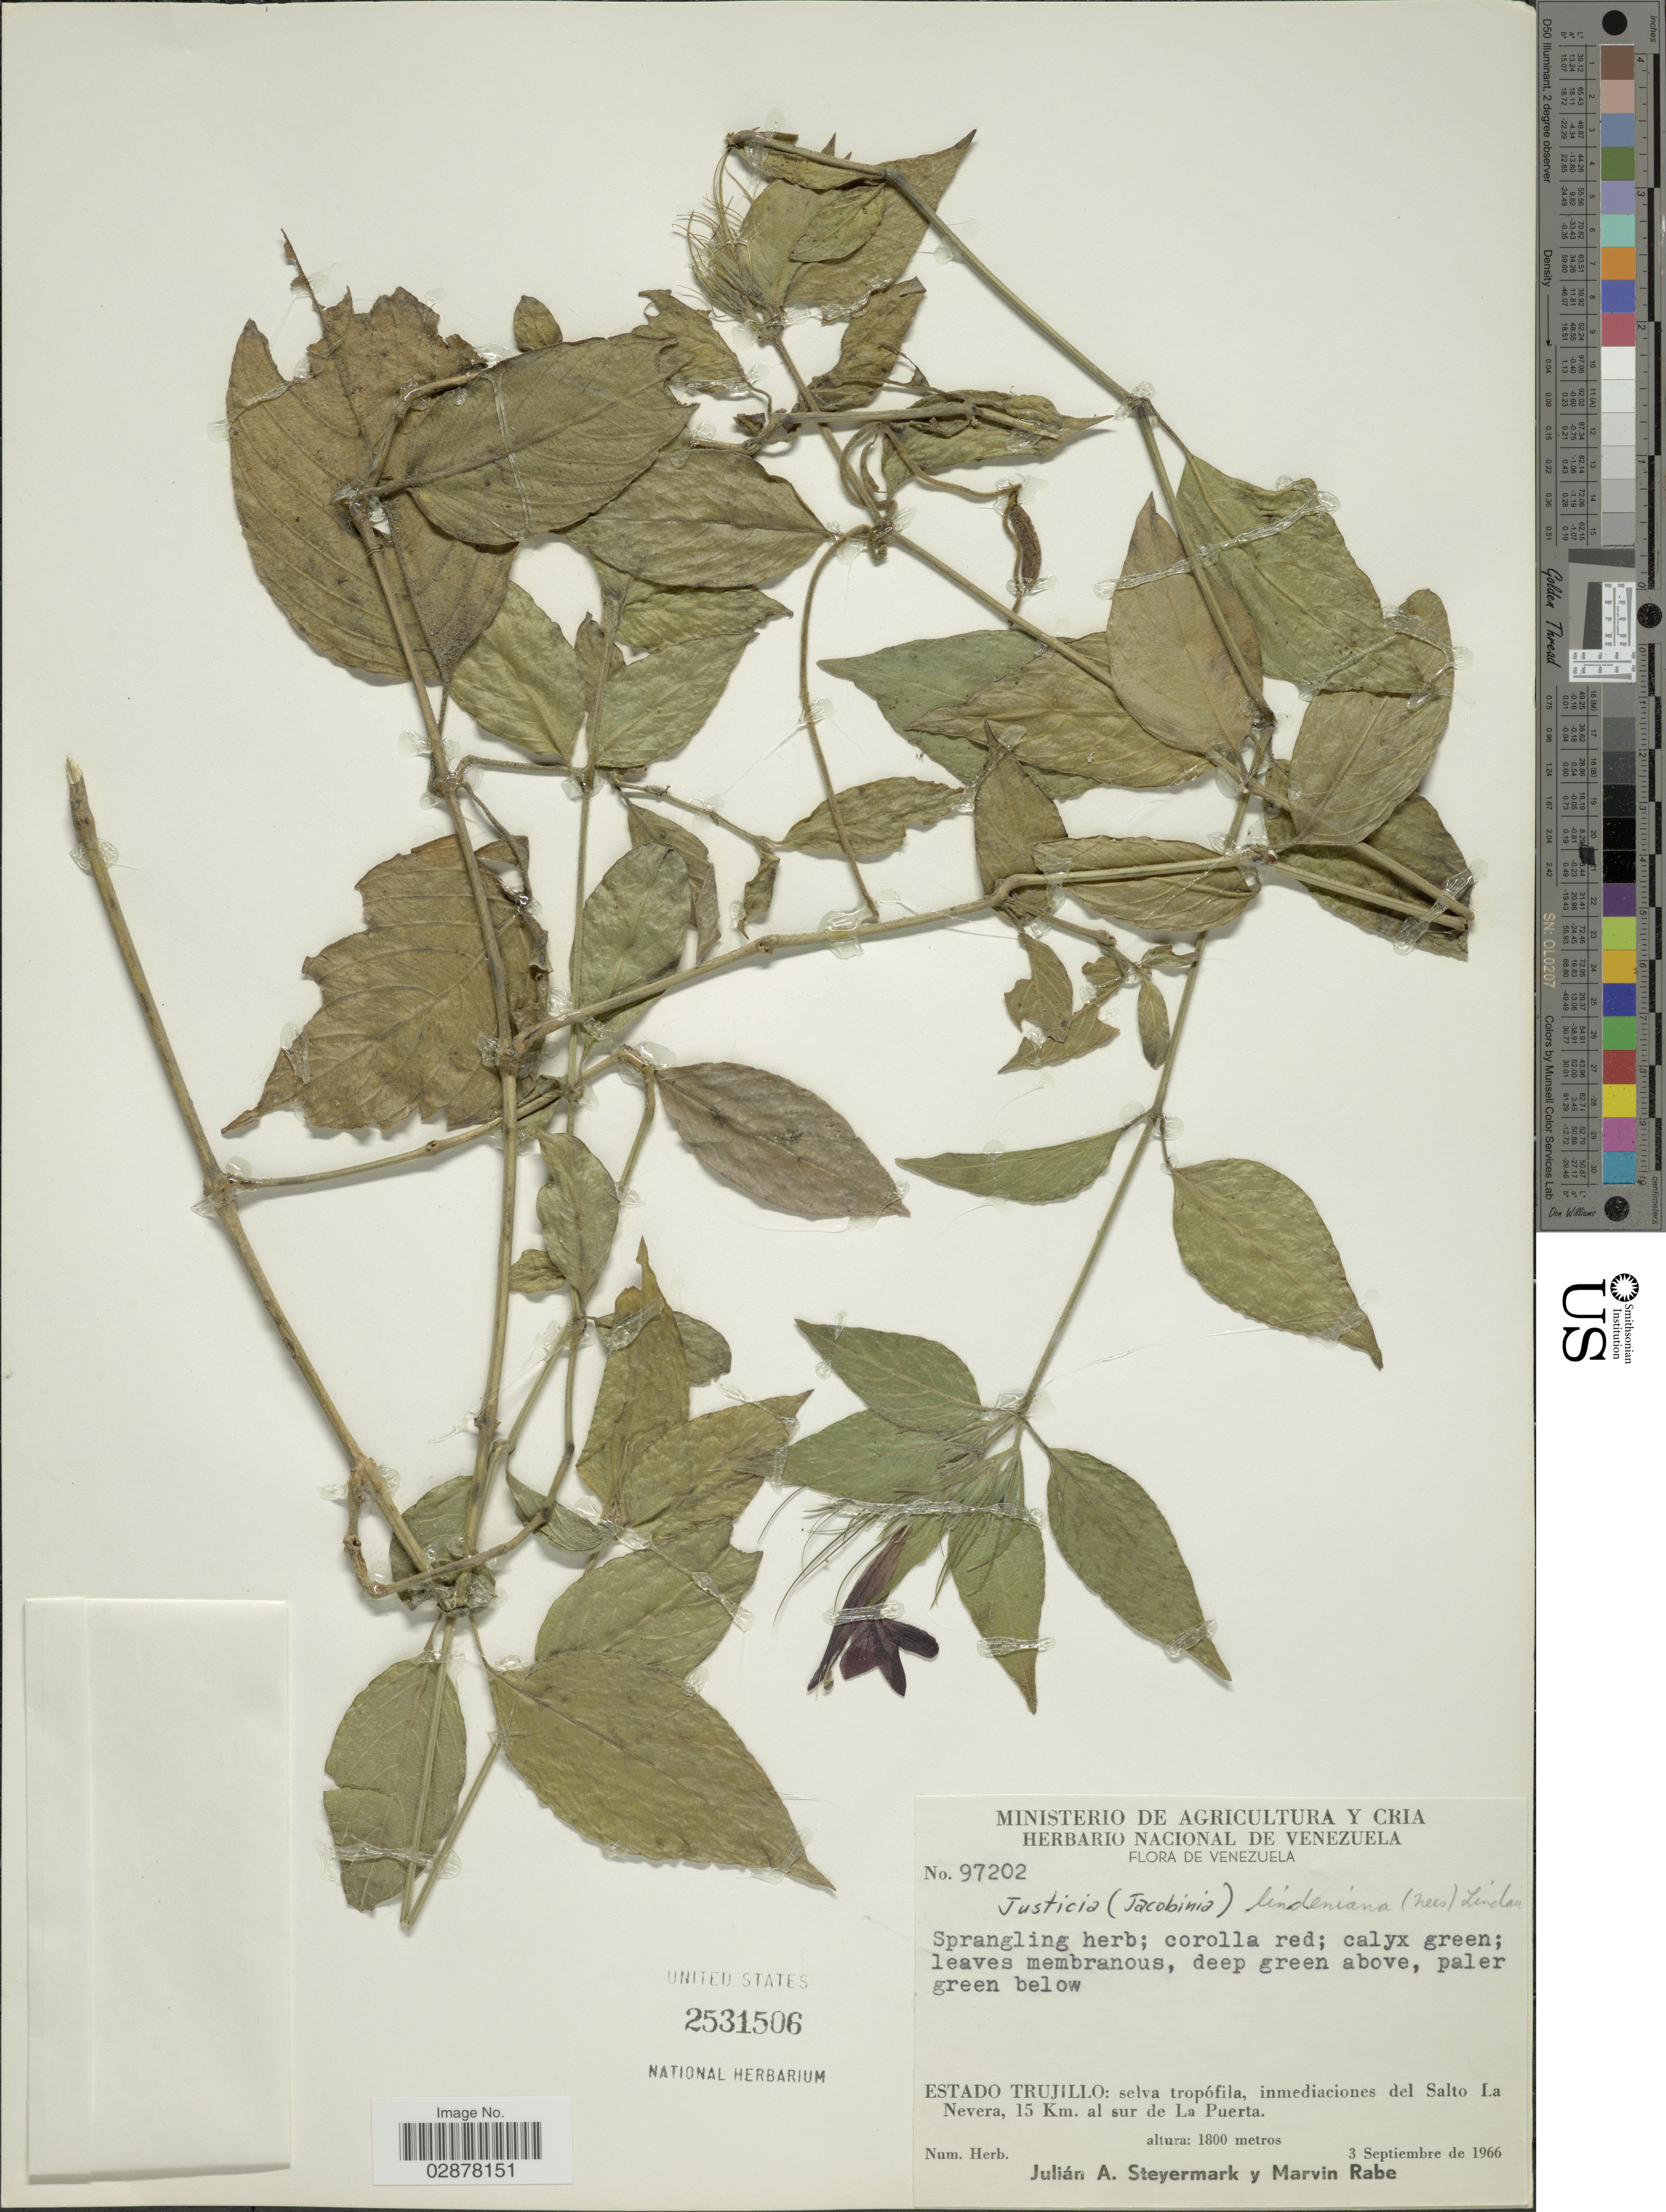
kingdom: Plantae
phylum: Tracheophyta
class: Magnoliopsida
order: Lamiales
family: Acanthaceae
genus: Justicia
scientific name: Justicia chaetocephala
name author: (Mildbr.) Leonard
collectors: J. Steyermark & M. Rabe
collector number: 97202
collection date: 1966-09-03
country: Venezuela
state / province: Trujillo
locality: Selva tropófila, inmediaciones del Salto La Nevera, 15 Km. al sur de La Puerta.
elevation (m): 1800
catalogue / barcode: US 2531506